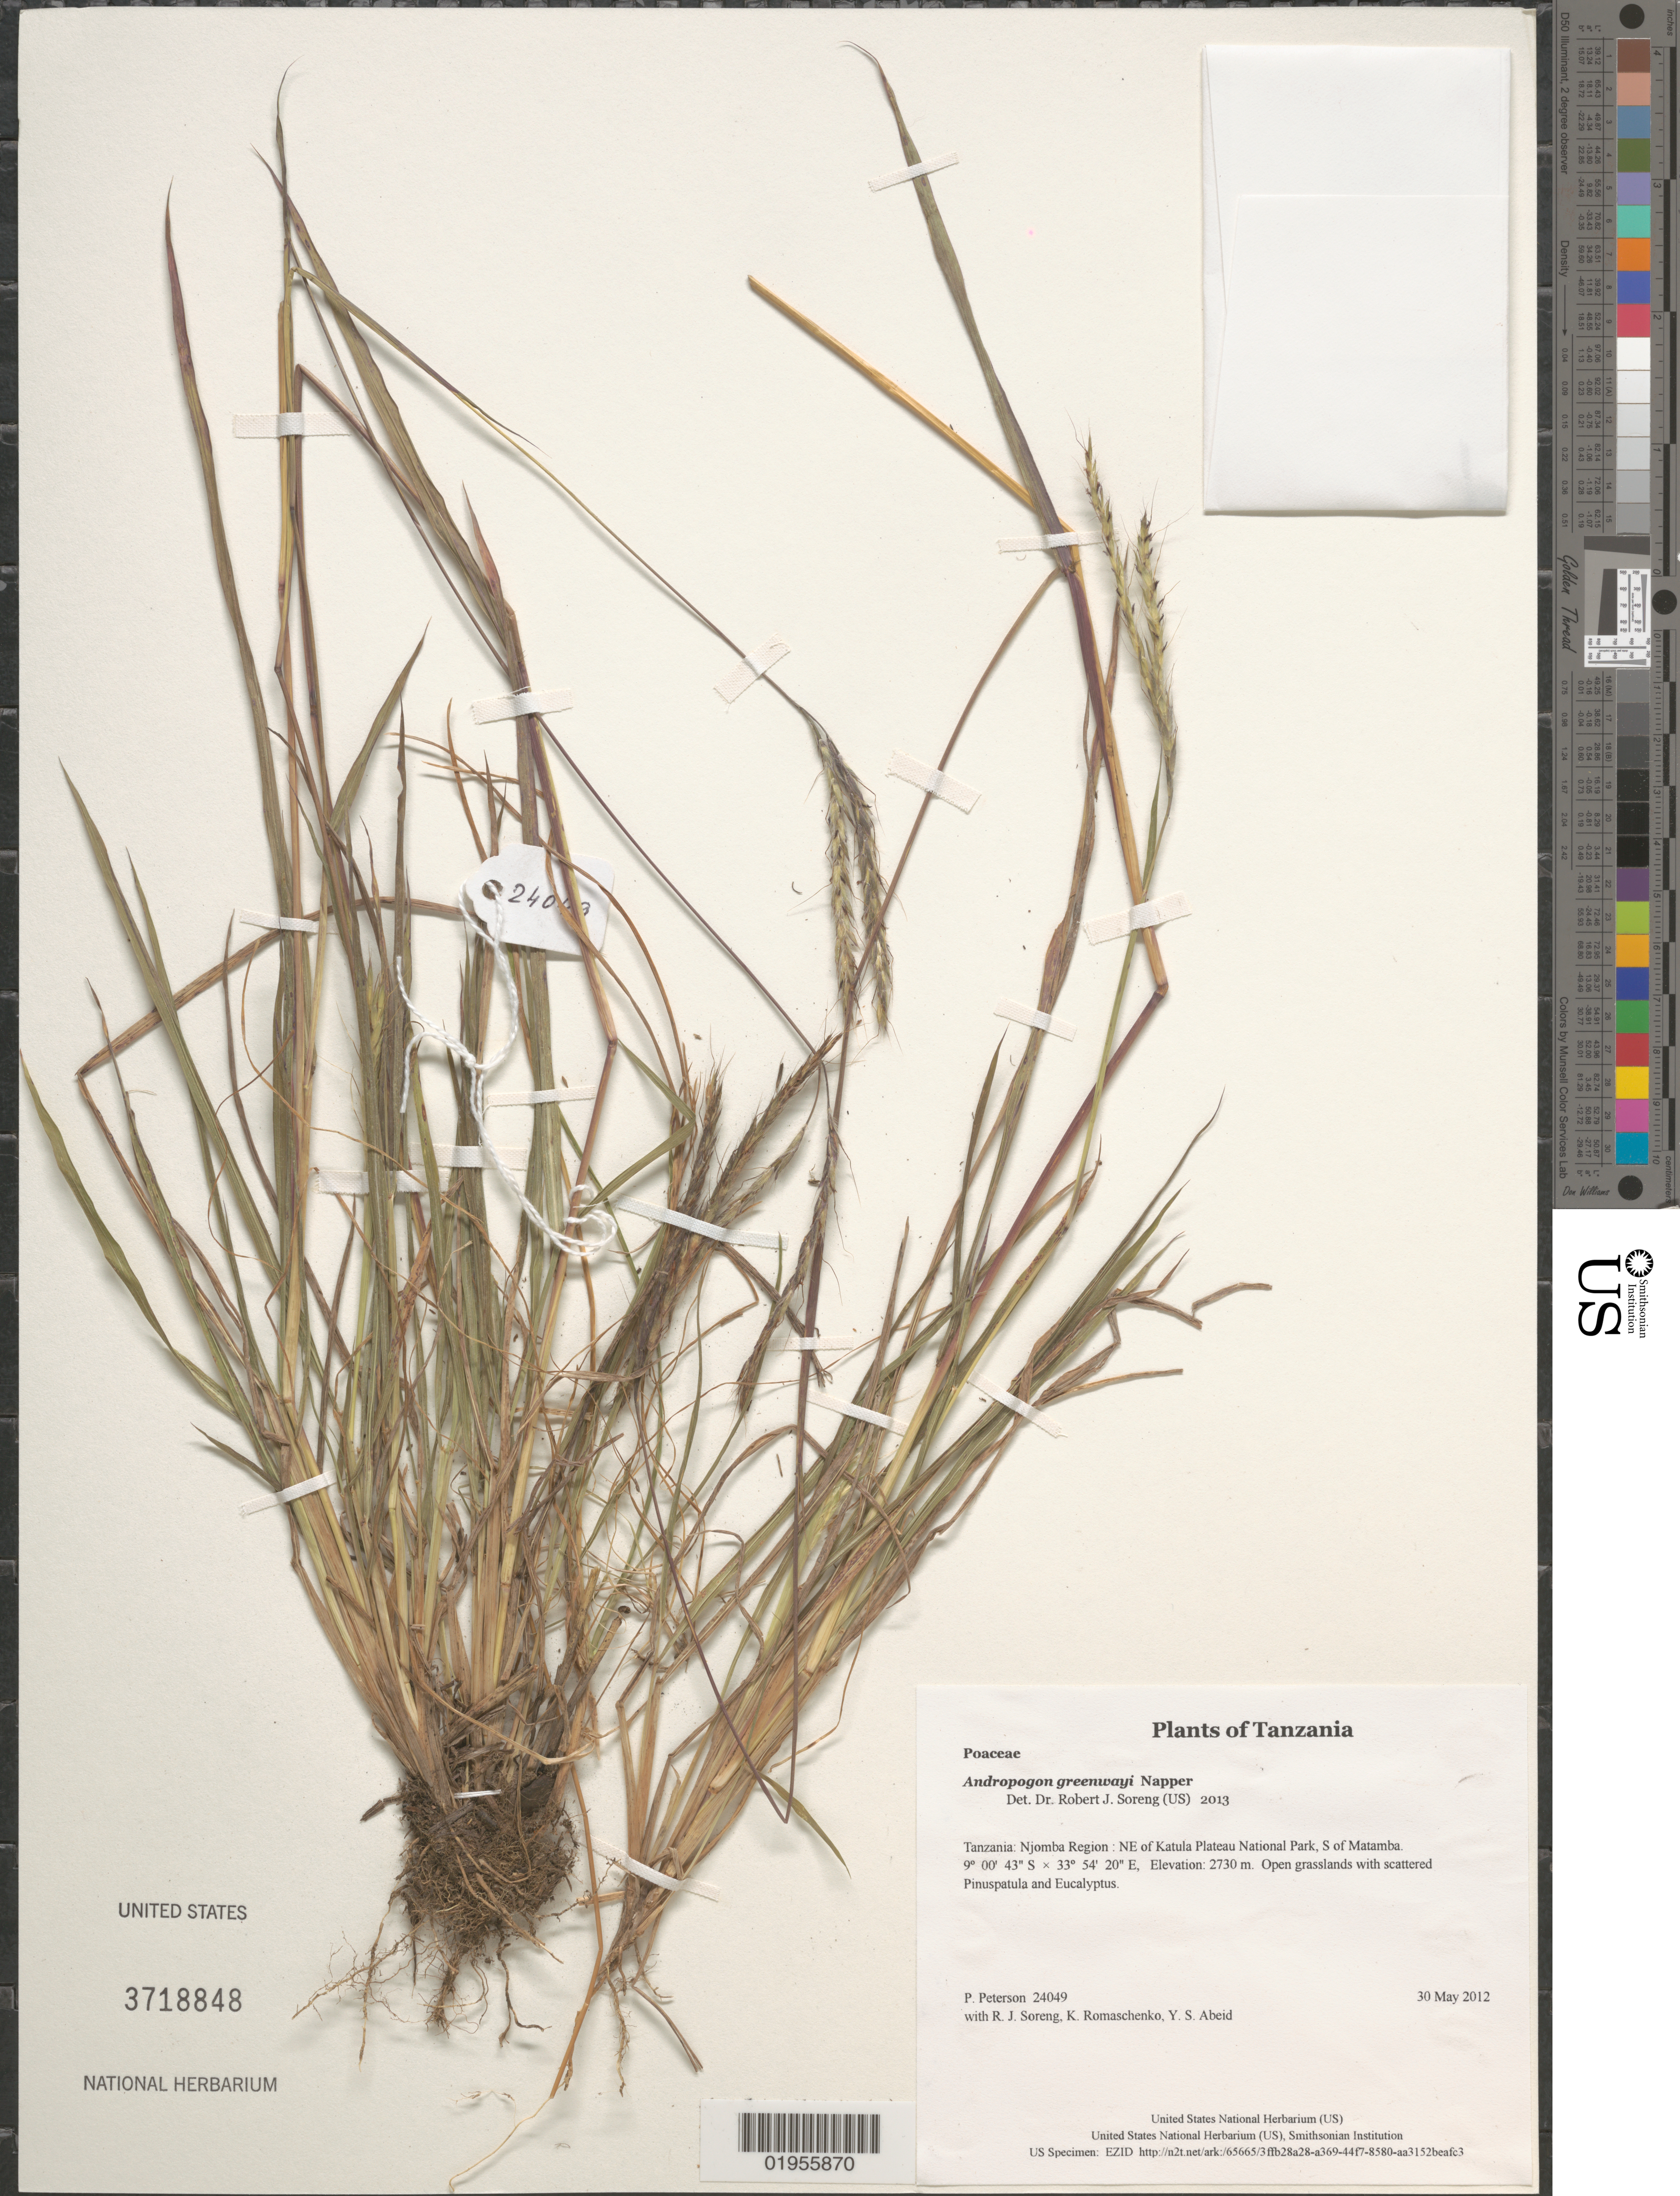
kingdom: Plantae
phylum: Tracheophyta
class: Liliopsida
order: Poales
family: Poaceae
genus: Andropogon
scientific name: Andropogon greenwayi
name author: Napper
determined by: Soreng, Robert J., Research Associate (BOT), Smithsonian Institution - National Museum of Natural History (UNITED STATES)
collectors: P. M. Peterson, R. J. Soreng, K. Romaschenko & Y. Abeid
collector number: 24049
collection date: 2012-05-30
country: Tanzania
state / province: Njombe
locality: NE of Katula Plateau National Park, S of Matamba.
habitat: Open grasslands with scattered Pinuspatula and Eucalyptus.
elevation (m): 2730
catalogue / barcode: US 3718848